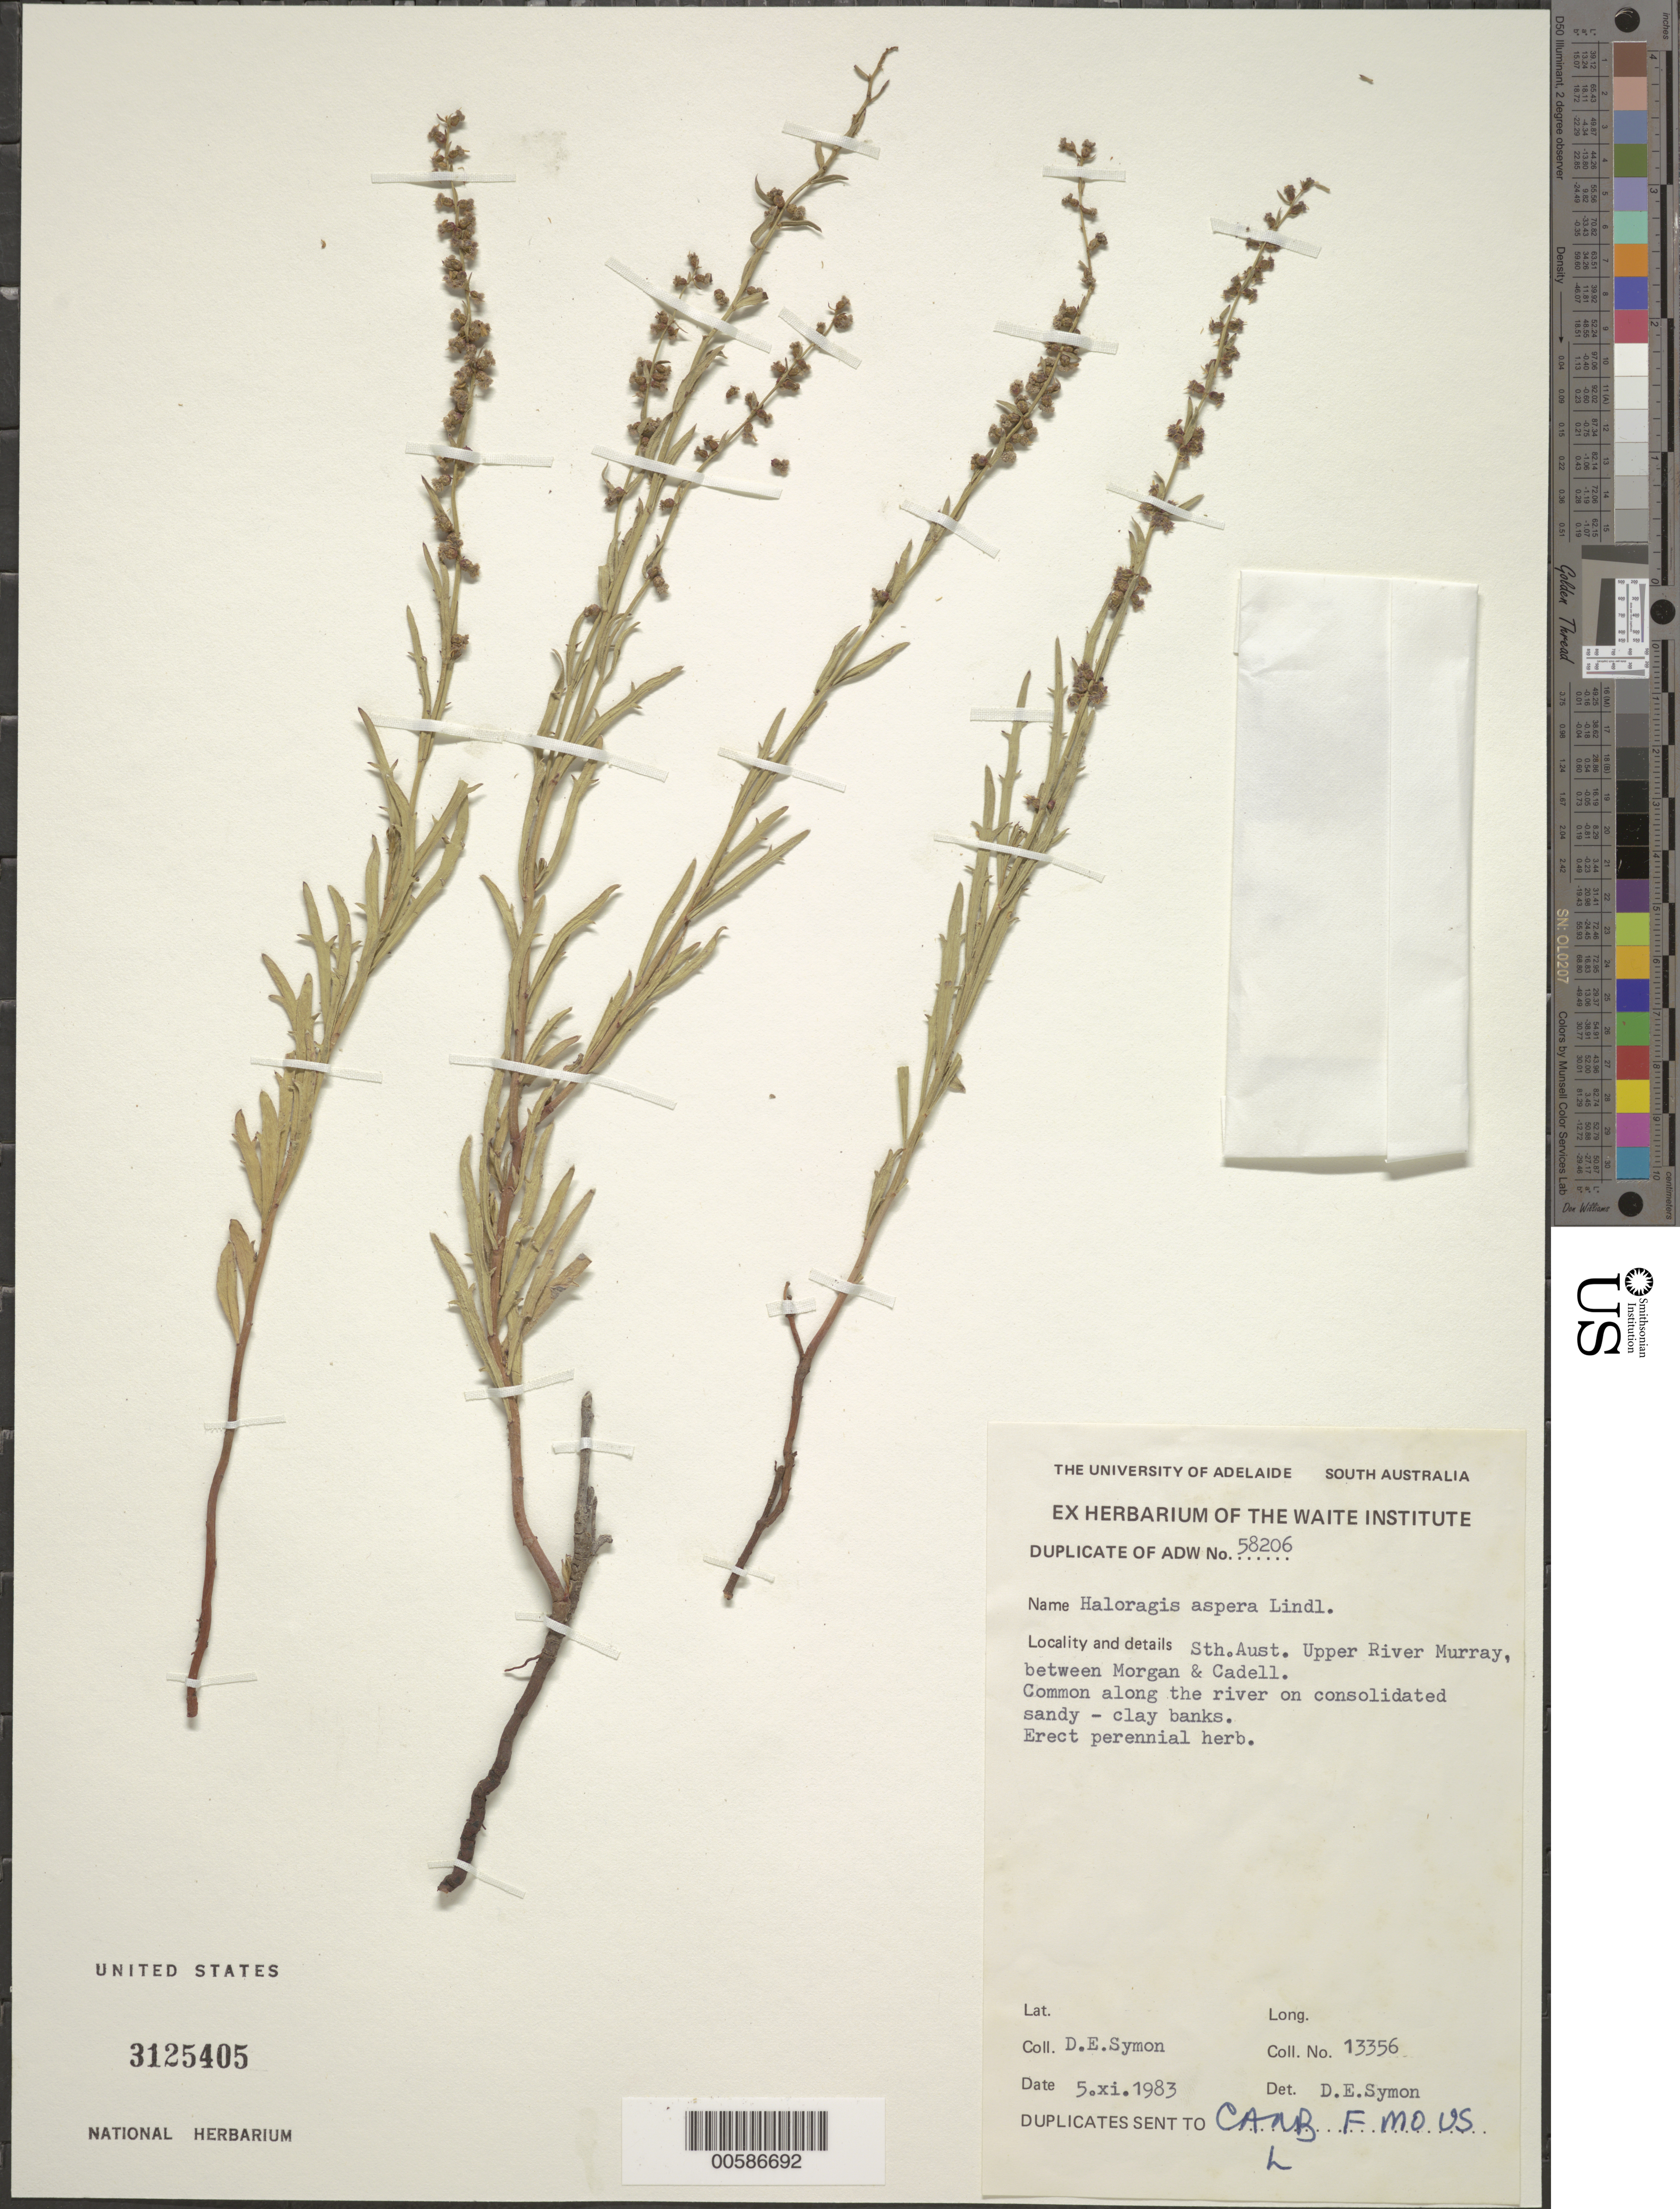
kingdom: Plantae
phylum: Tracheophyta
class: Magnoliopsida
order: Saxifragales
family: Haloragaceae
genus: Haloragis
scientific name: Haloragis aspera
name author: Lindl.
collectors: D. Symon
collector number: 13356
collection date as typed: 05 Nov 1983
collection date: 1983-11-05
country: Australia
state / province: South Australia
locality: Upper River Murray, between Morgan & Cadell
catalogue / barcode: US 3125405